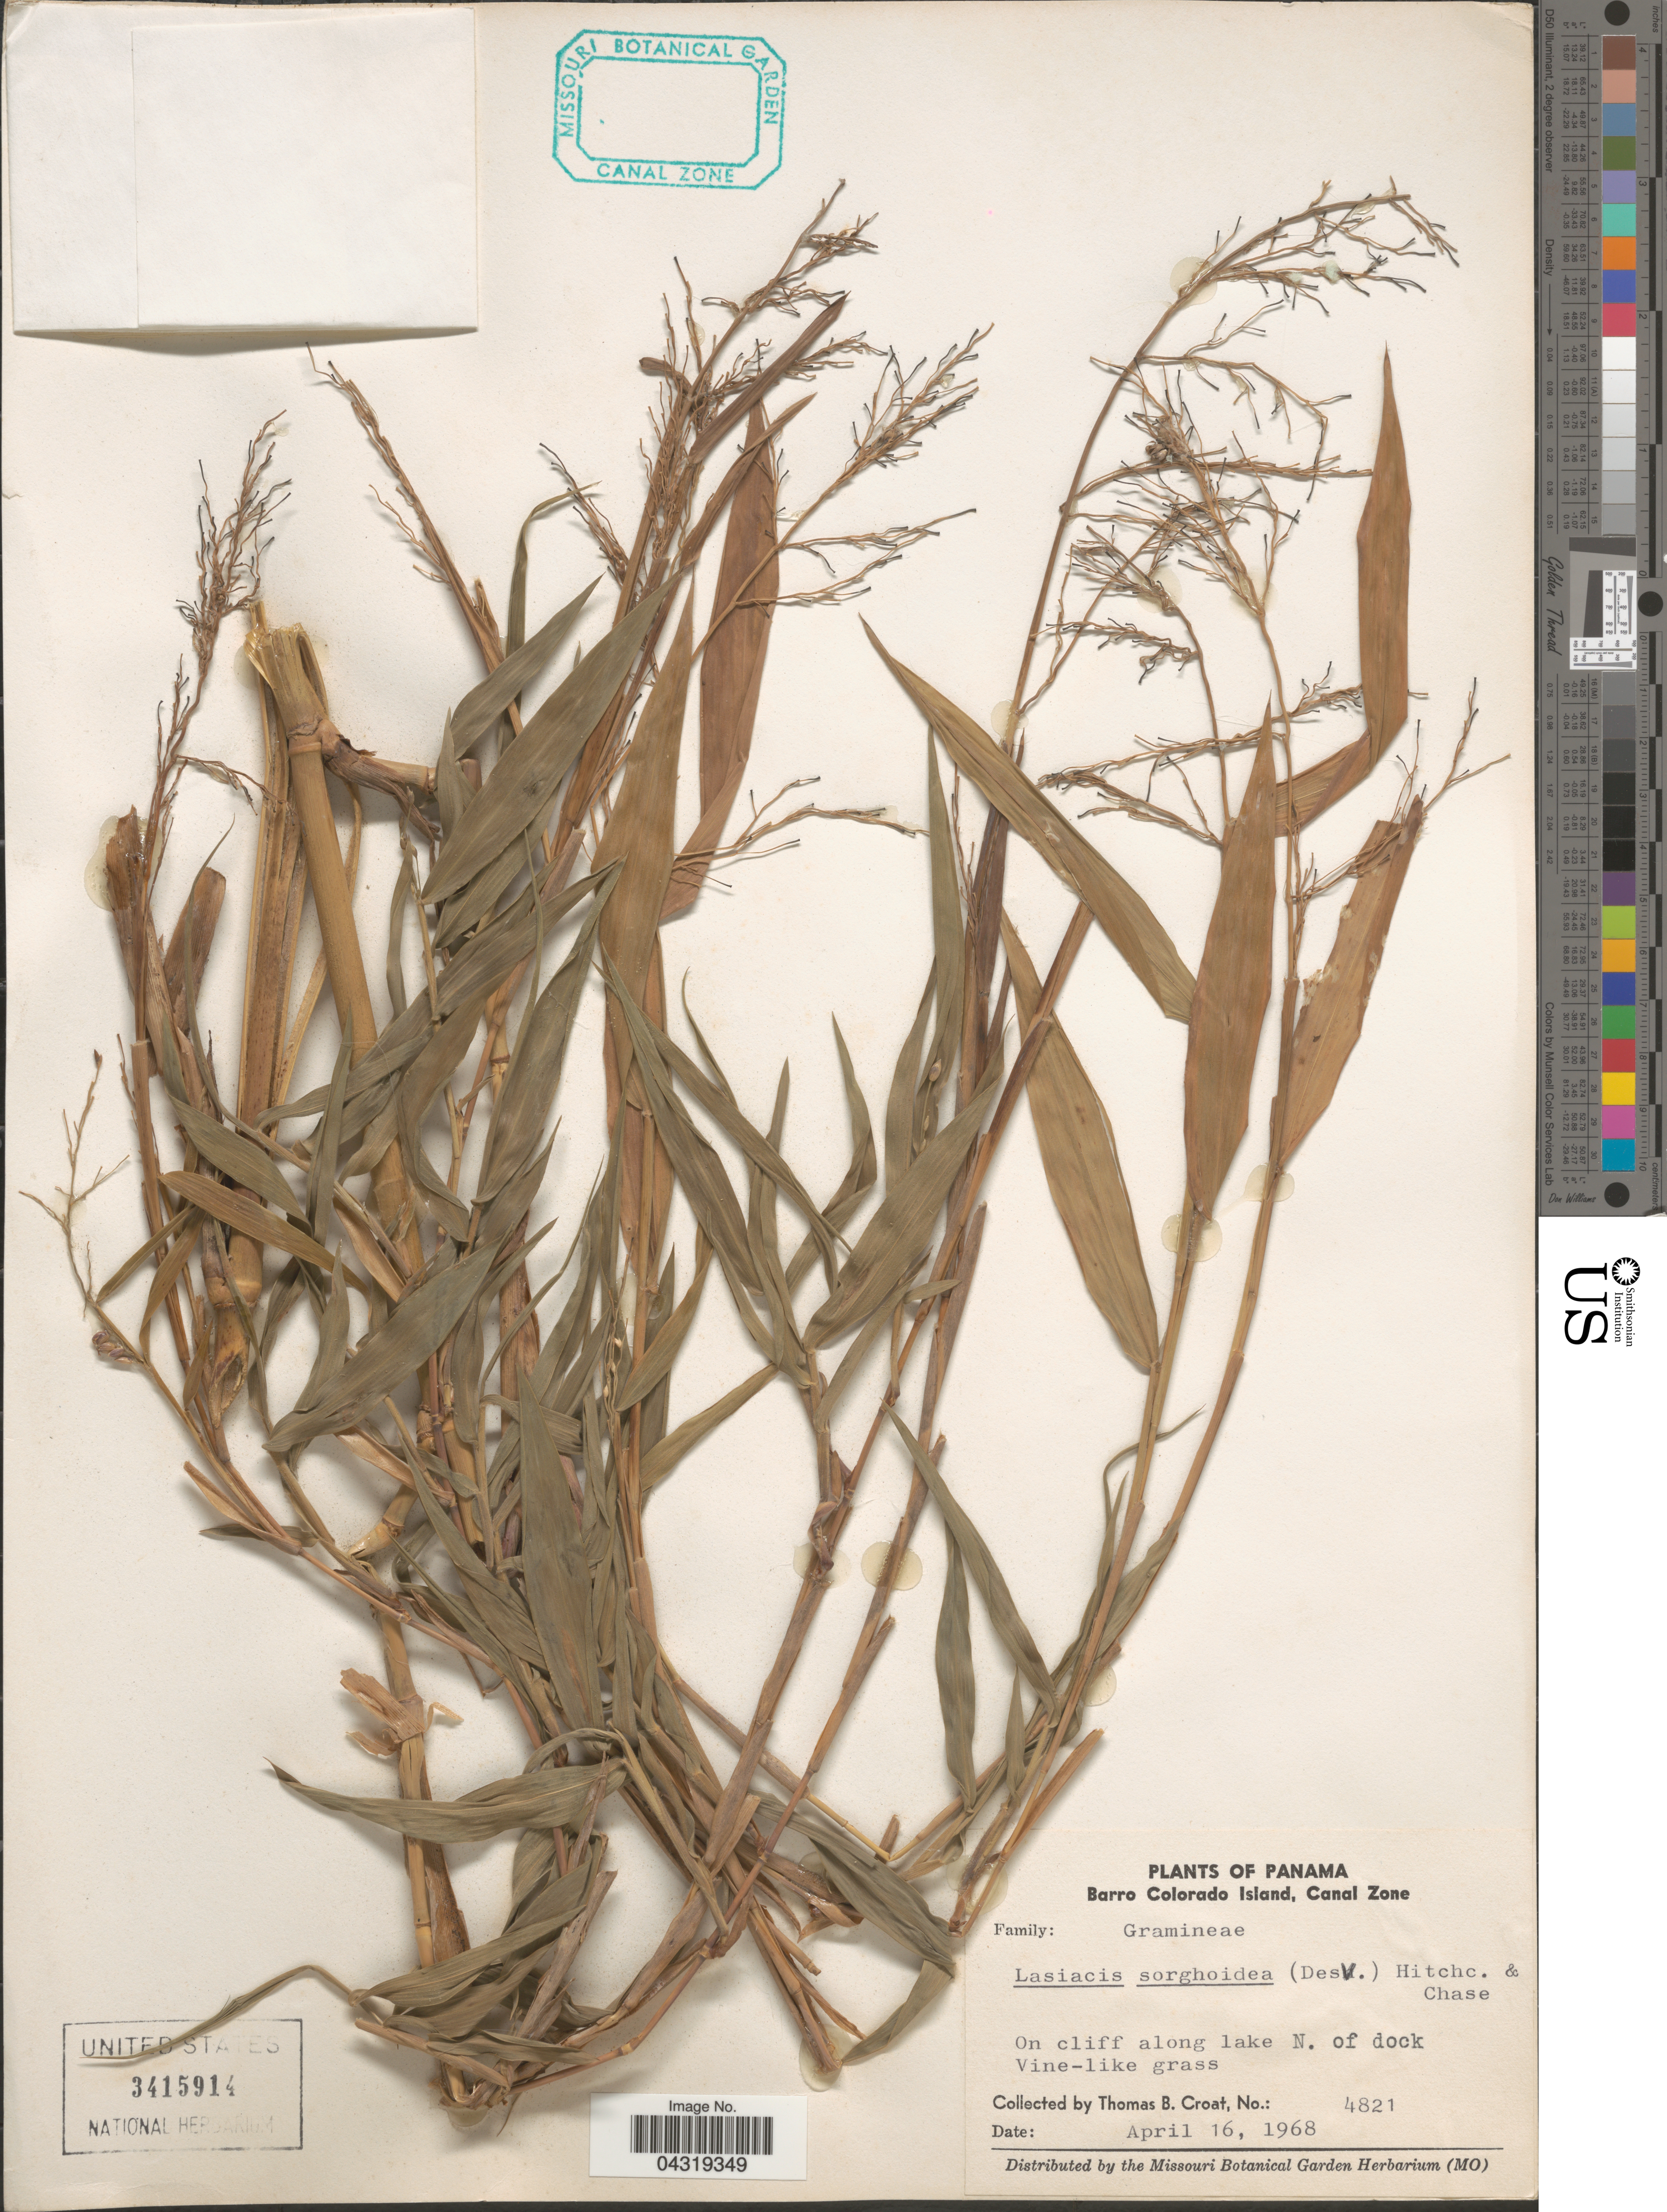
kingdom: Plantae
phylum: Tracheophyta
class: Liliopsida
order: Poales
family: Poaceae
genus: Lasiacis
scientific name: Lasiacis sorghoidea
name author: (Desv. ex Ham.) Hitchc. & Chase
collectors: T. B. Croat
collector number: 4821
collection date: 1968-04-16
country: Panama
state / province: Colón / Panamá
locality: Barro Colorado Island, Canal Zone. On cliff along lake N. of dock.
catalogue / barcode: US 3415914